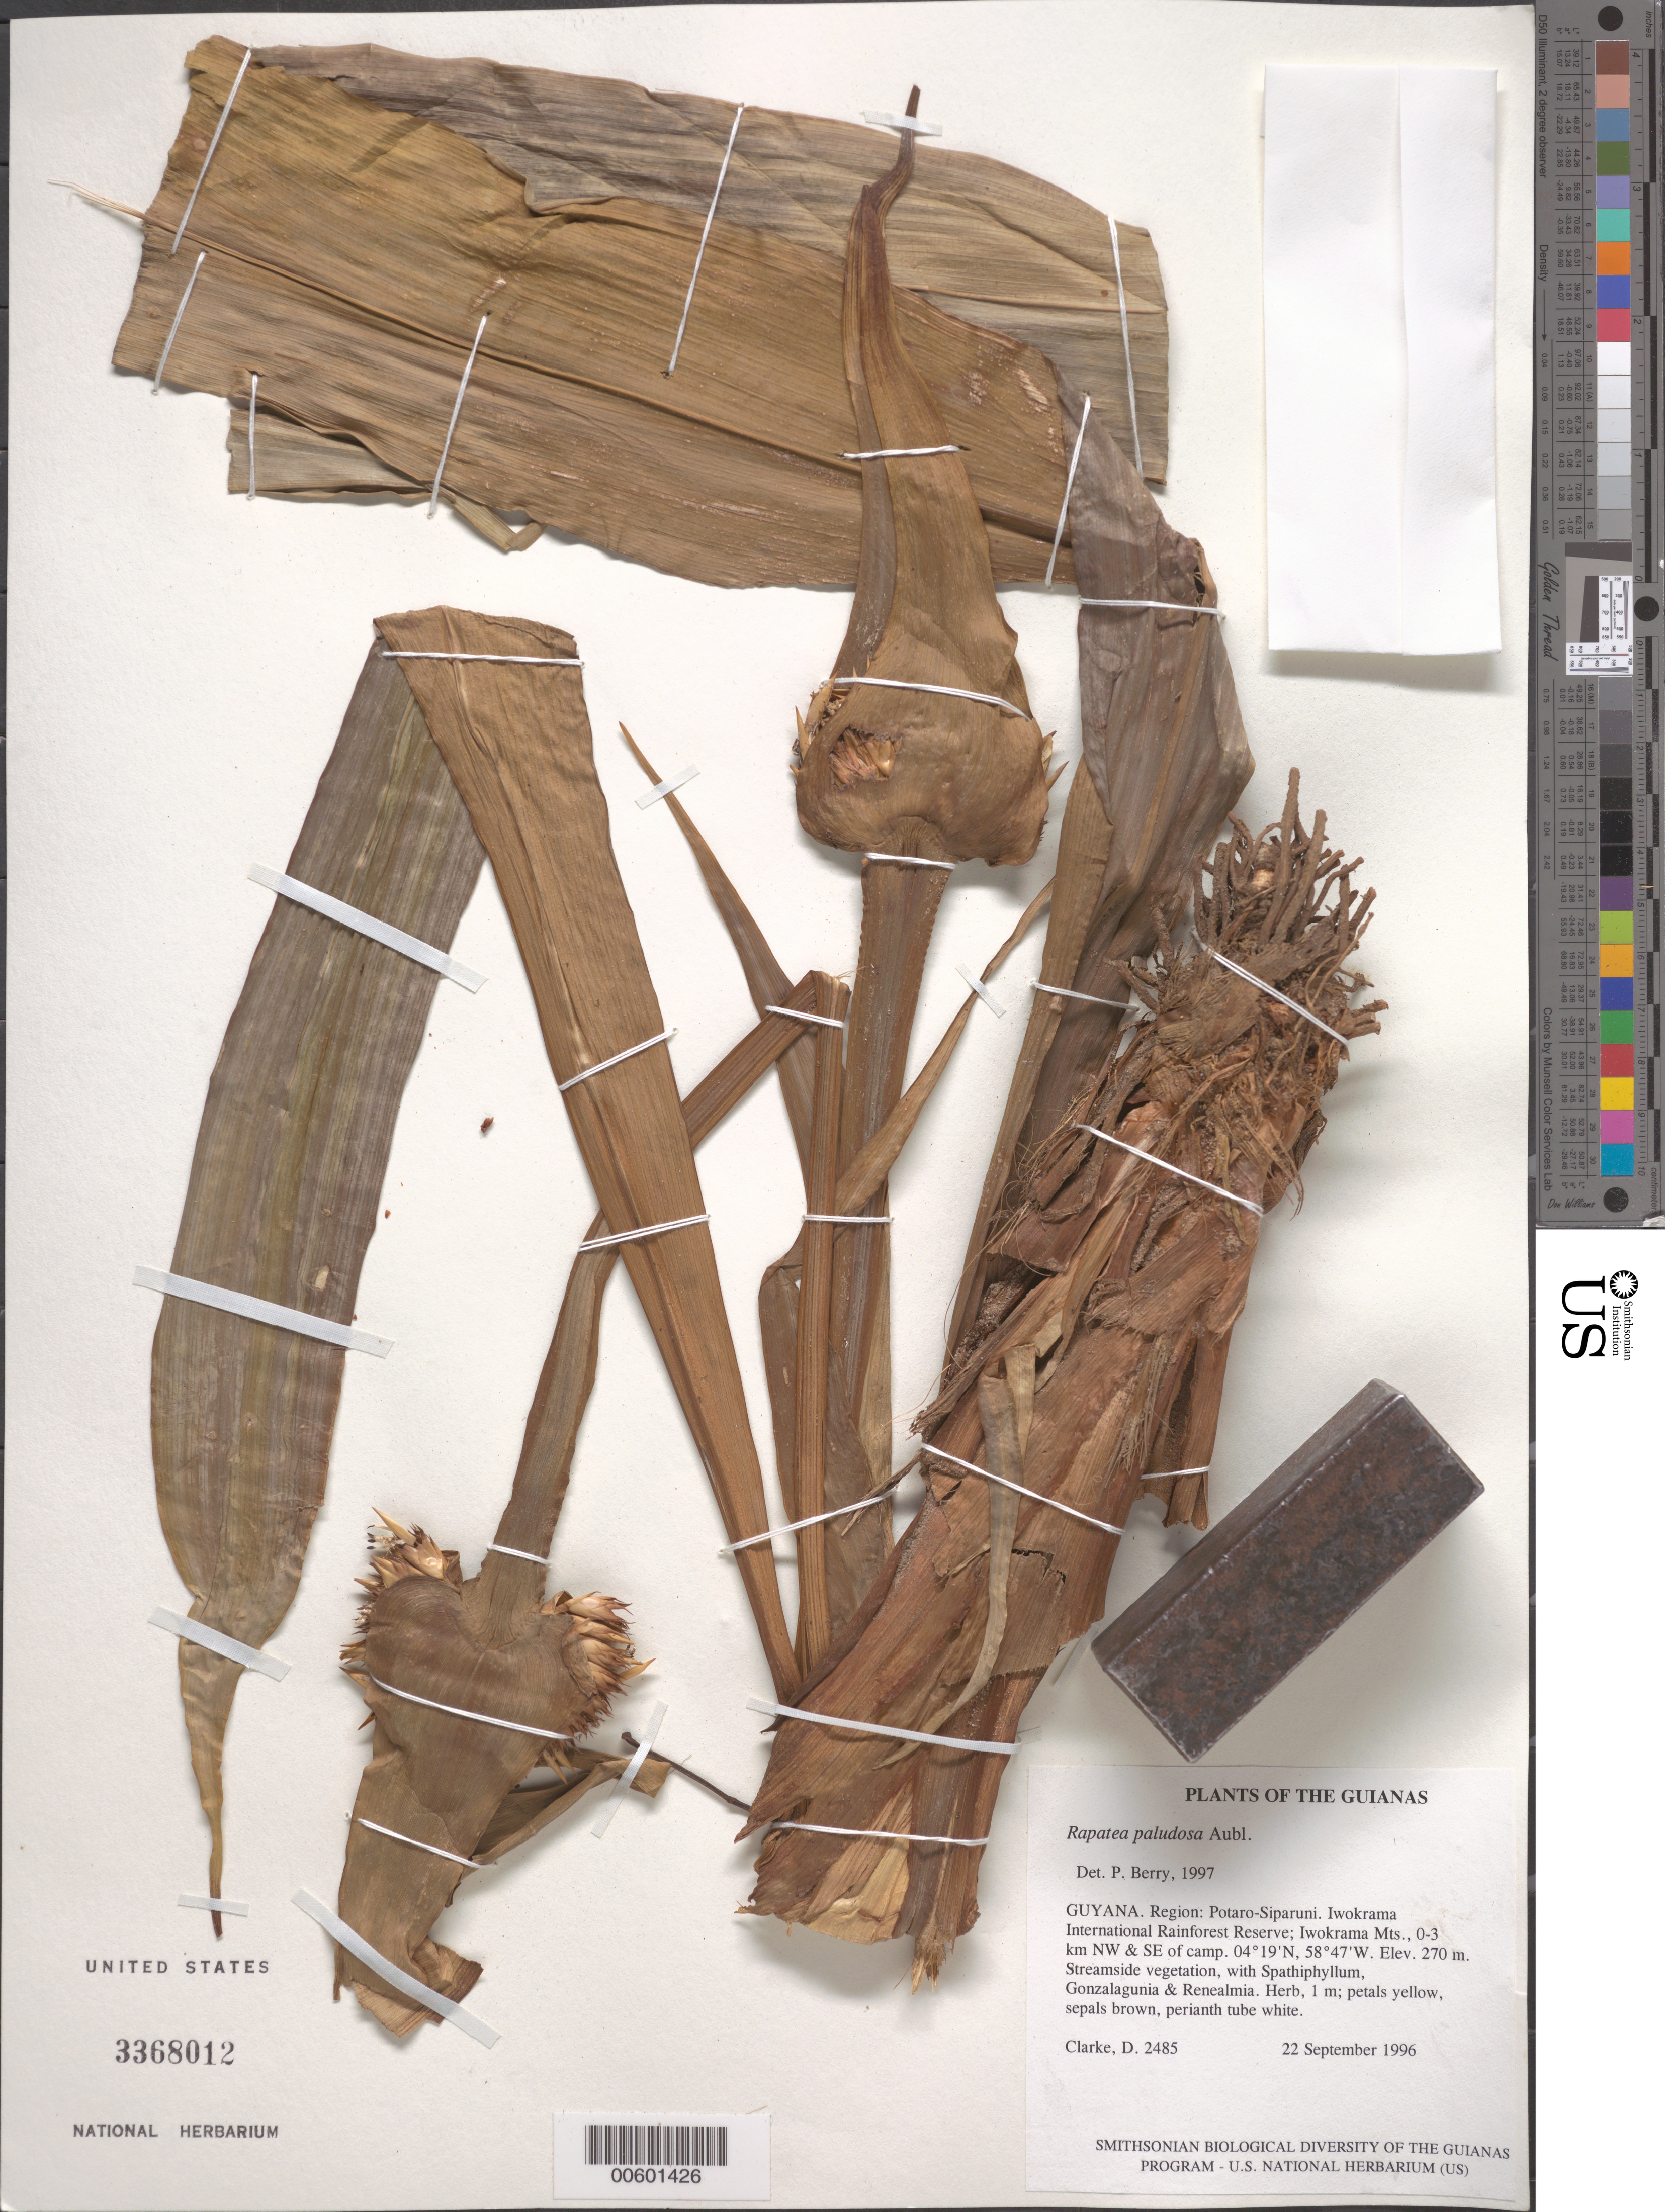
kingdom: Plantae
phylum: Tracheophyta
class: Liliopsida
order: Poales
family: Rapateaceae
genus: Rapatea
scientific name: Rapatea paludosa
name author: Aubl.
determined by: Berry, P. E., (WIS), University of Wisconsin - Madison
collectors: H. D. Clarke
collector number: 2485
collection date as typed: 22 September 1996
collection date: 1996-09-22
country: Guyana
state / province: Potaro-Siparuni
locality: Iwokrama International Rainforest Reserve; Iwokrama Mts., 0-3 km NW & SE of camp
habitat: Streamside vegetation, with Spathiphyllum, Gonzalagunia & Renealmia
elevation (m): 270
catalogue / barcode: US 3368012